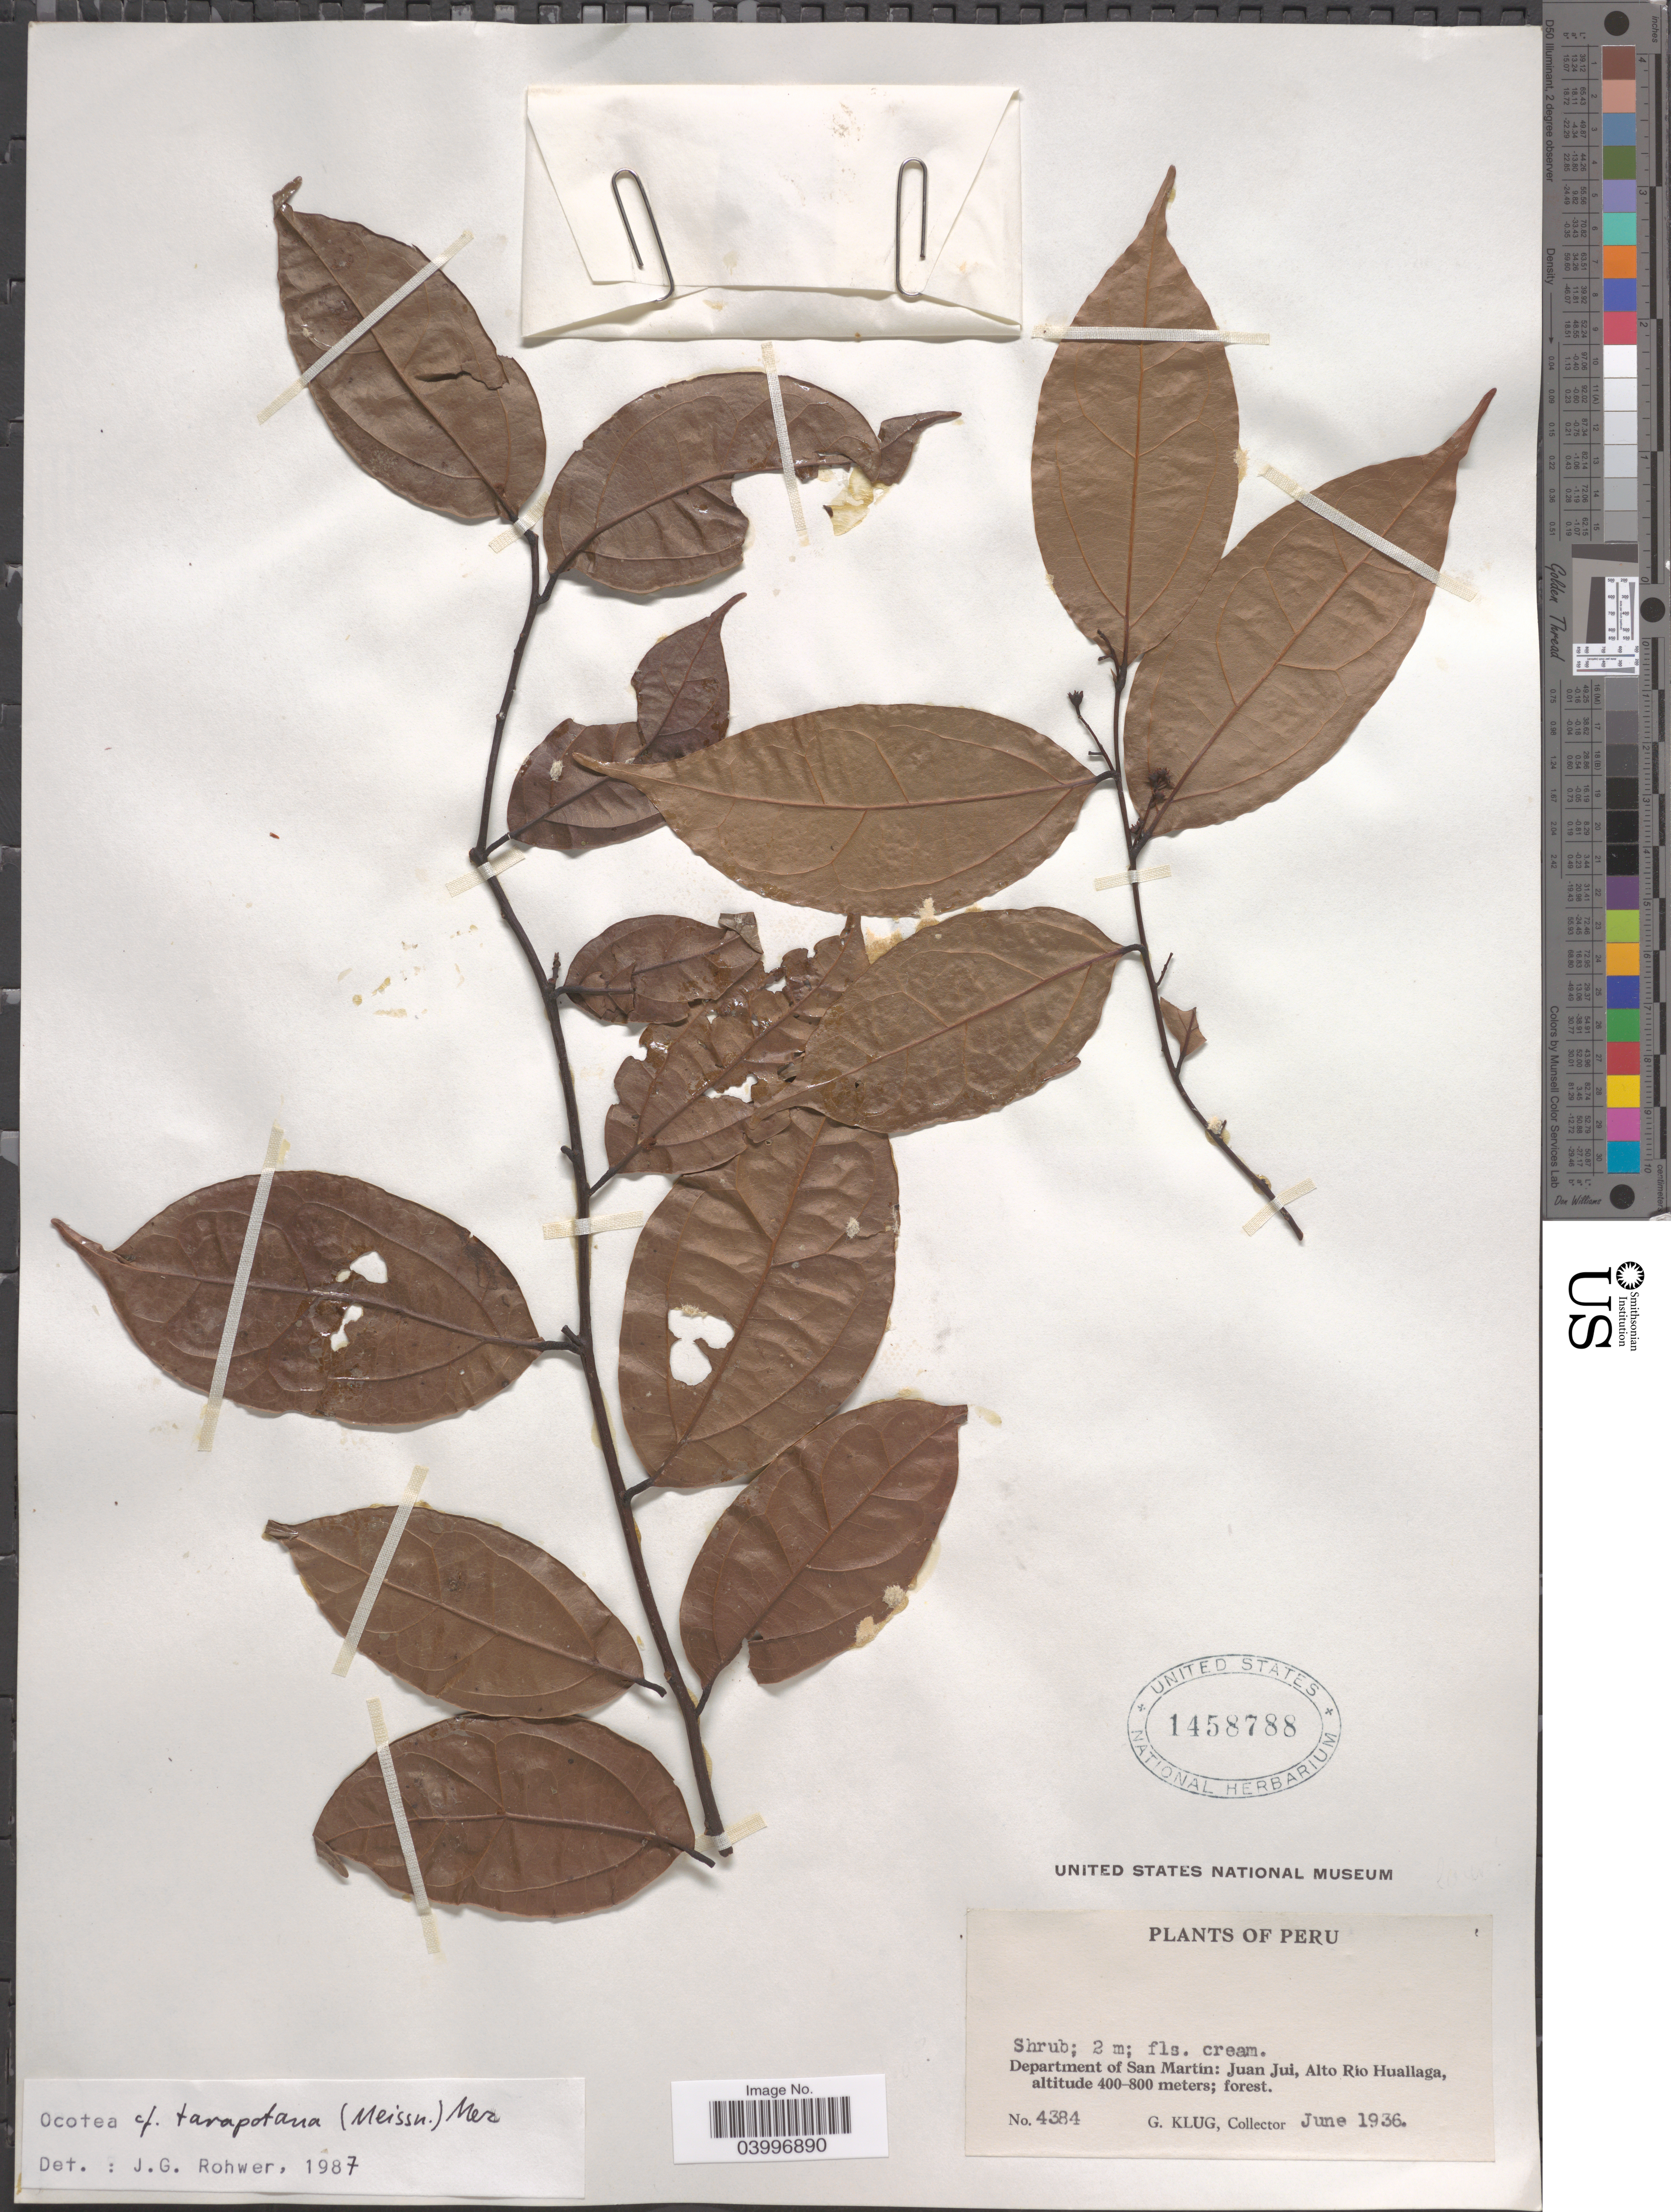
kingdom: Plantae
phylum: Tracheophyta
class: Magnoliopsida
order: Laurales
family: Lauraceae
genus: Ocotea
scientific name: Ocotea tarapotana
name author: (Meisn.) Mez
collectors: G. Klug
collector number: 4384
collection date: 1936-06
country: Peru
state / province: San Martín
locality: Department of San Martin: Juan Jui, Alto Río Huallaga.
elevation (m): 400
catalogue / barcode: US 1458788